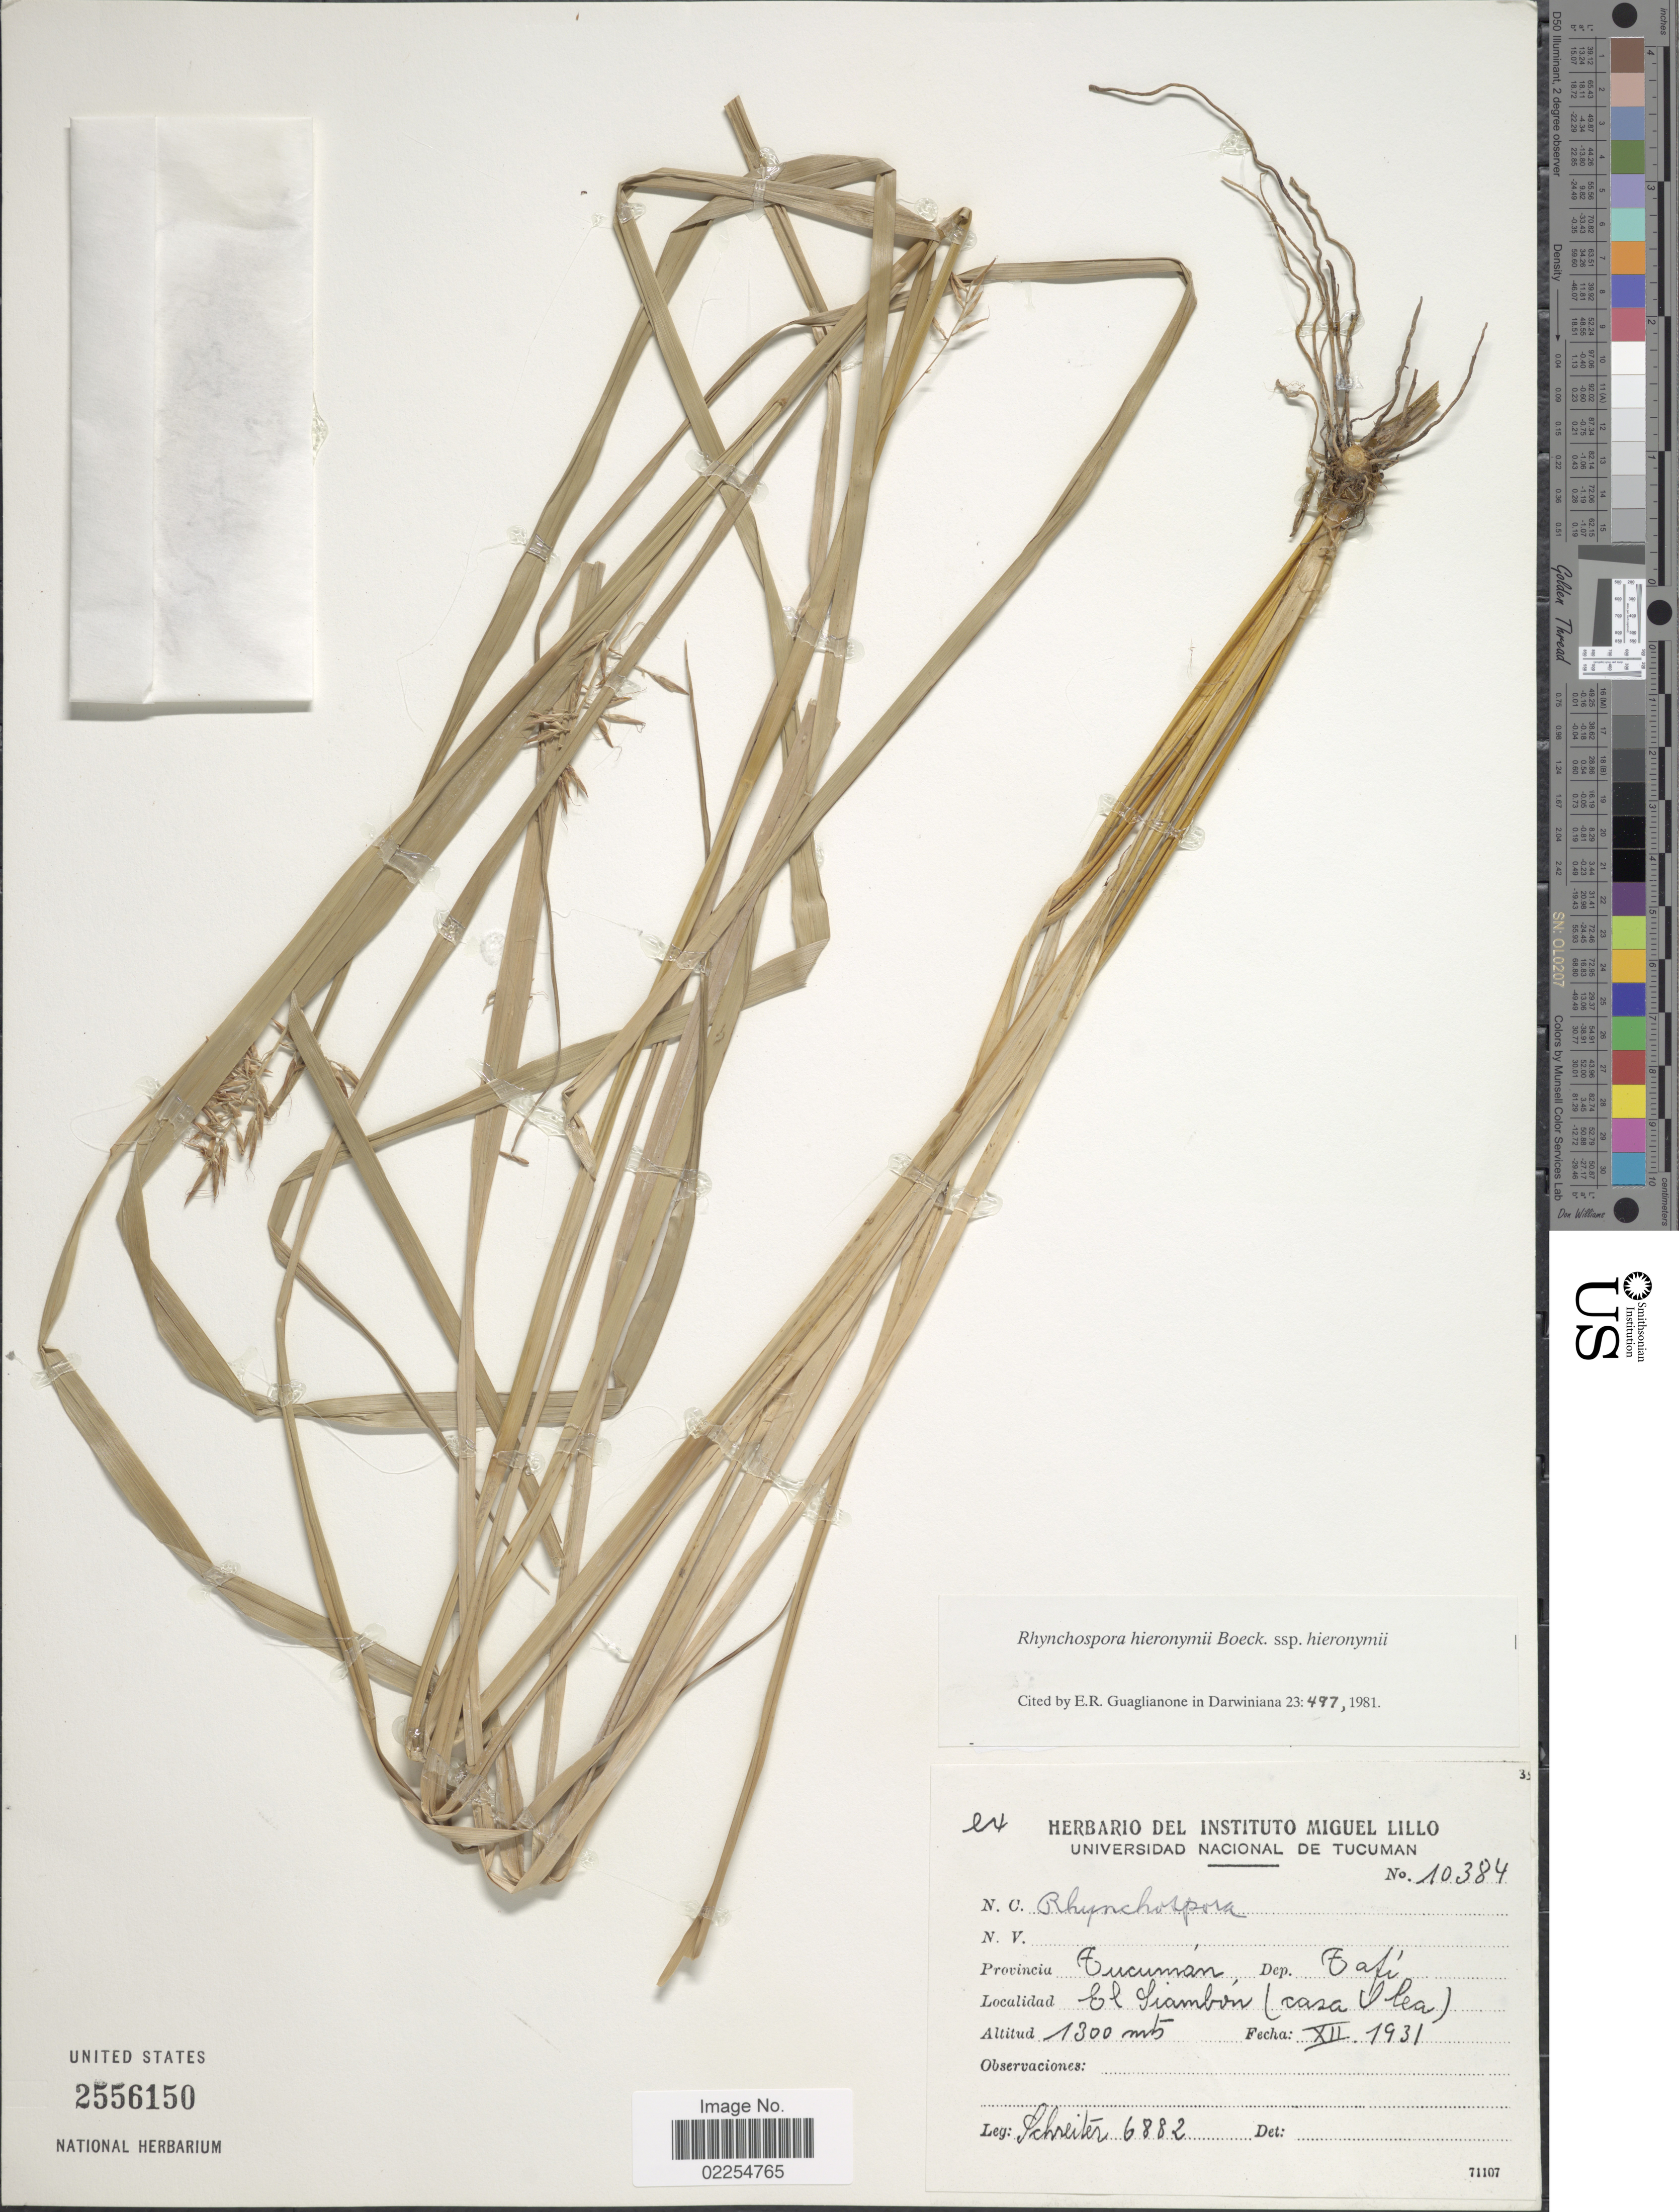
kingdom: Plantae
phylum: Tracheophyta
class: Liliopsida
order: Poales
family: Cyperaceae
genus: Rhynchospora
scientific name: Rhynchospora hieronymi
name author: Boeckeler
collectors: -. Schreiter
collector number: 6882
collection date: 1931-12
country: Argentina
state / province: Tucuman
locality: Dep. Tafi, El Siambon, Casa Olea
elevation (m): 1300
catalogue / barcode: US 2556150